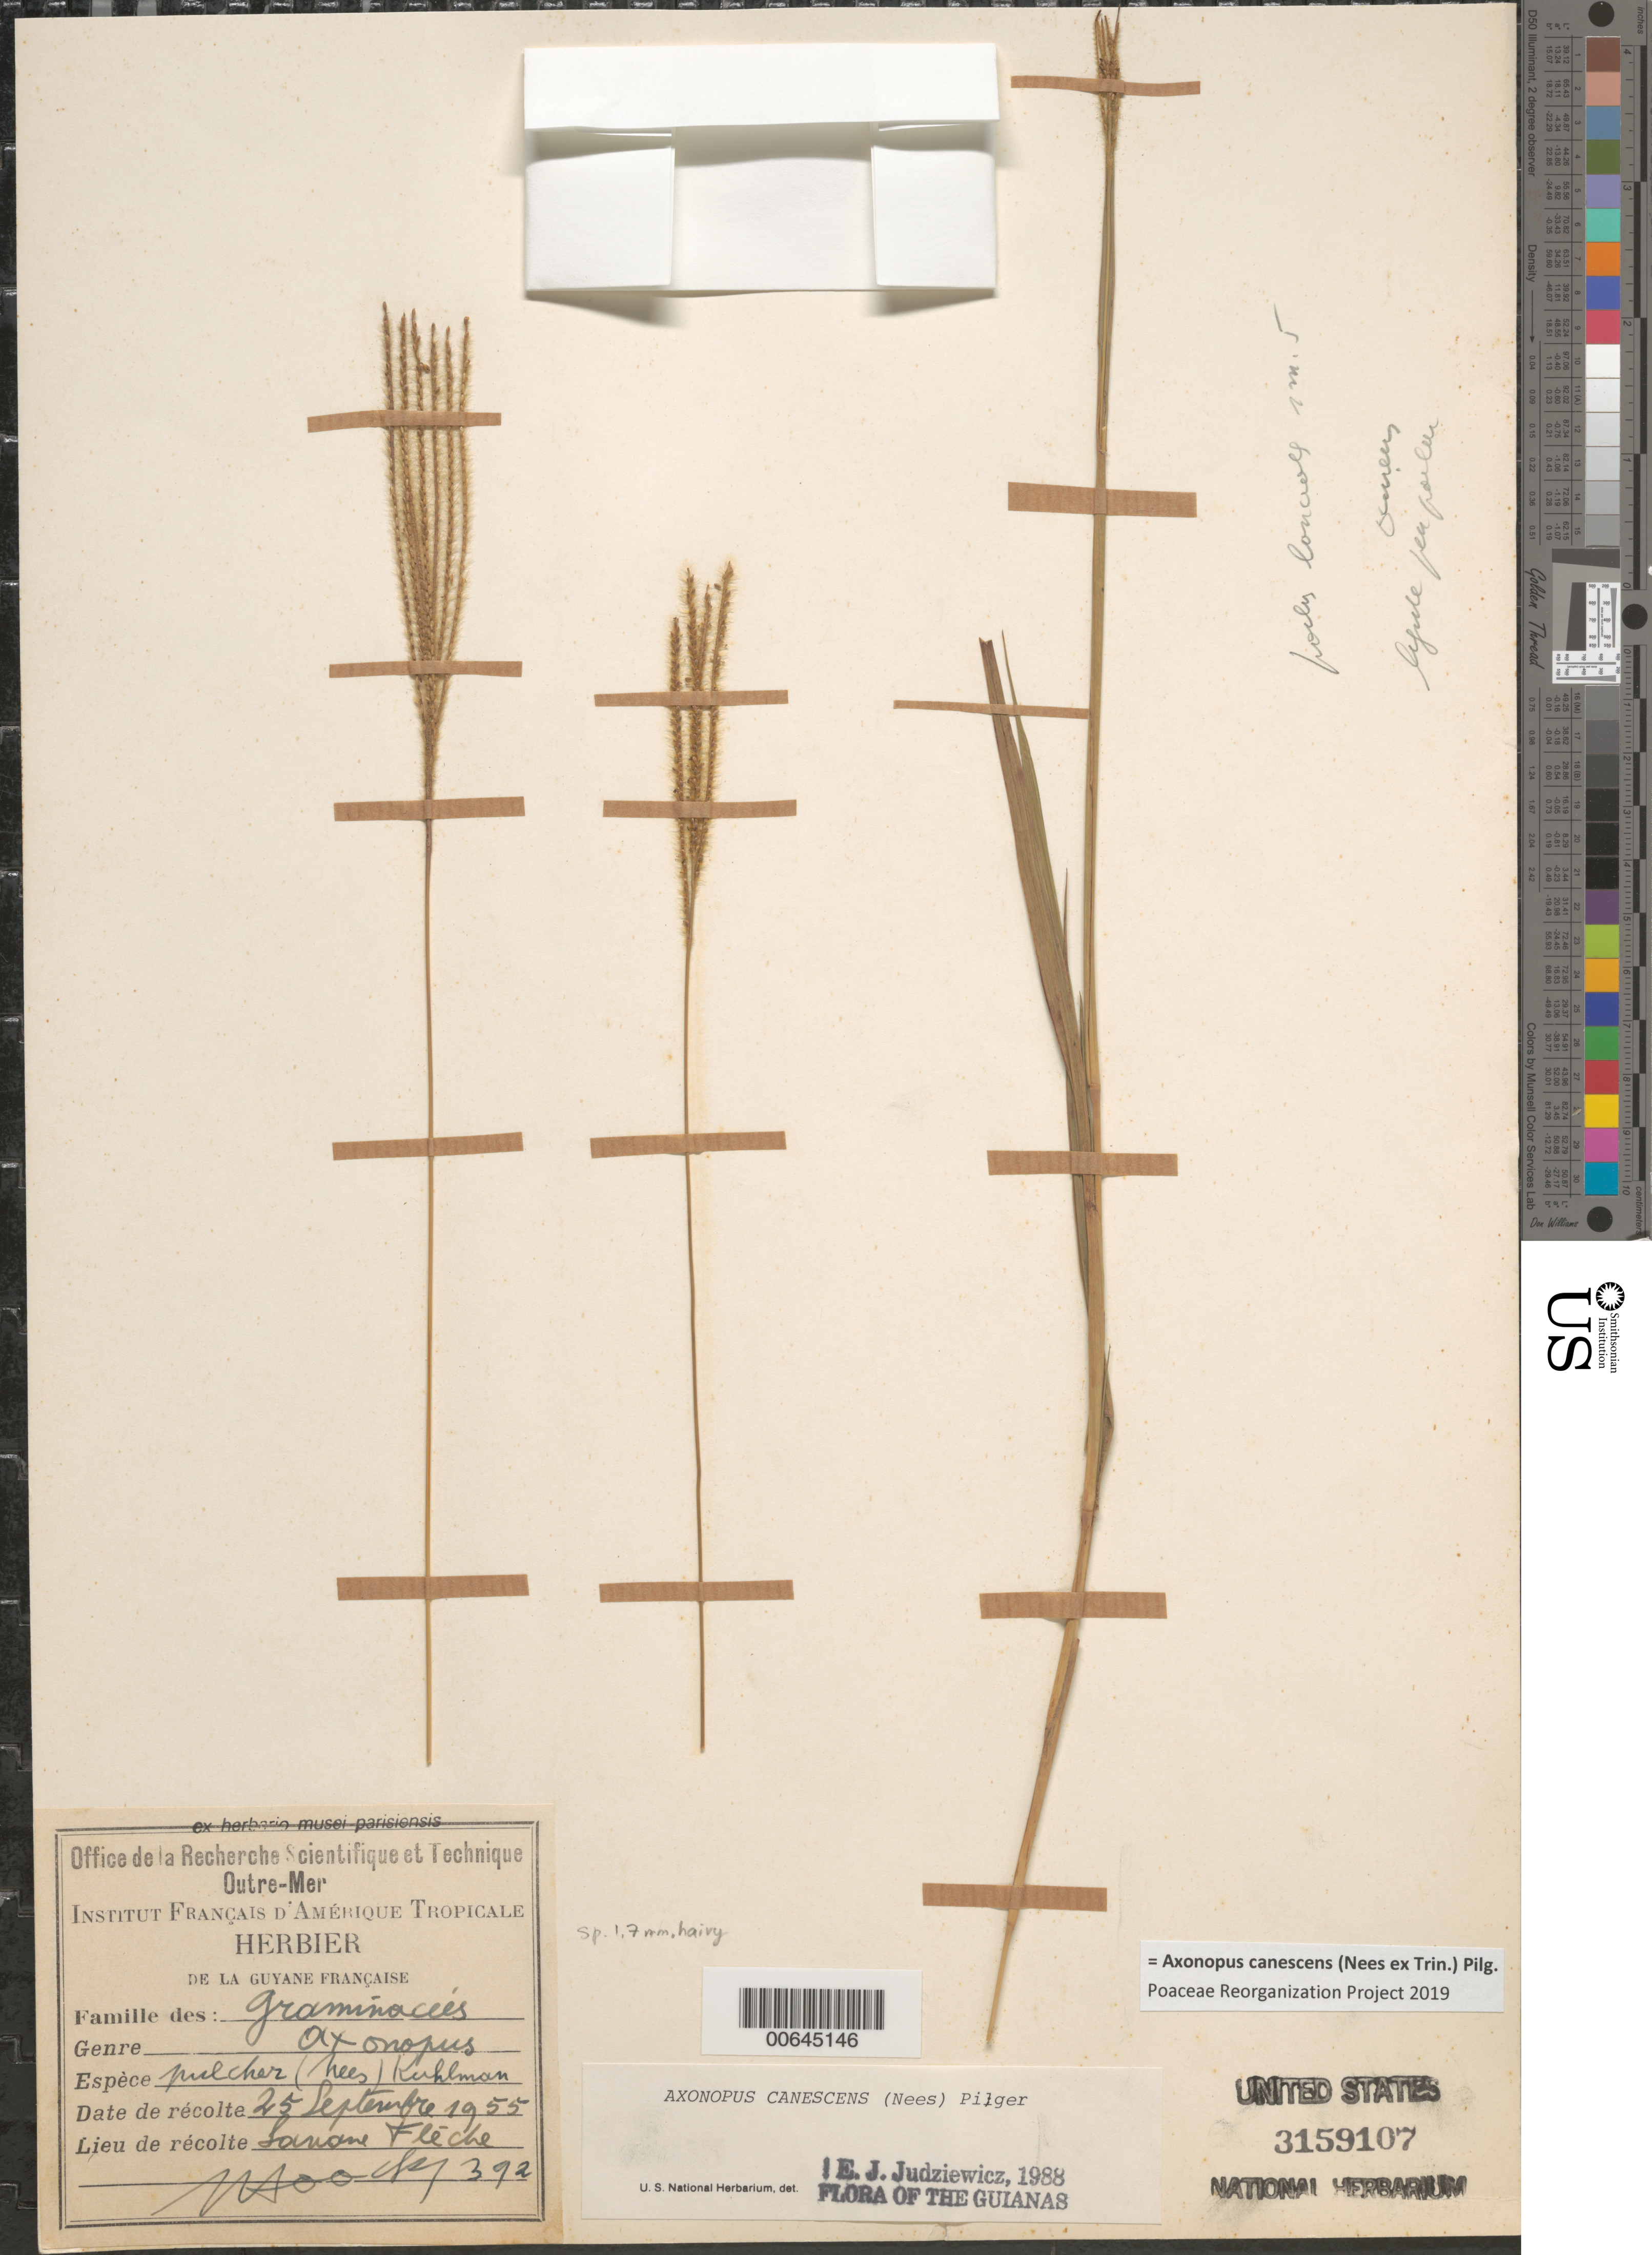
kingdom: Plantae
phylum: Tracheophyta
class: Liliopsida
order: Poales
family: Poaceae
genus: Axonopus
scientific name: Axonopus canescens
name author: (Nees ex Trin.) Pilg.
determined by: Judziewicz, E. J.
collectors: J. Hoock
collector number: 392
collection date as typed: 25-Sep-55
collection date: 1955-09-25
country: French Guiana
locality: Savane Flèche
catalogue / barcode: US 3159107